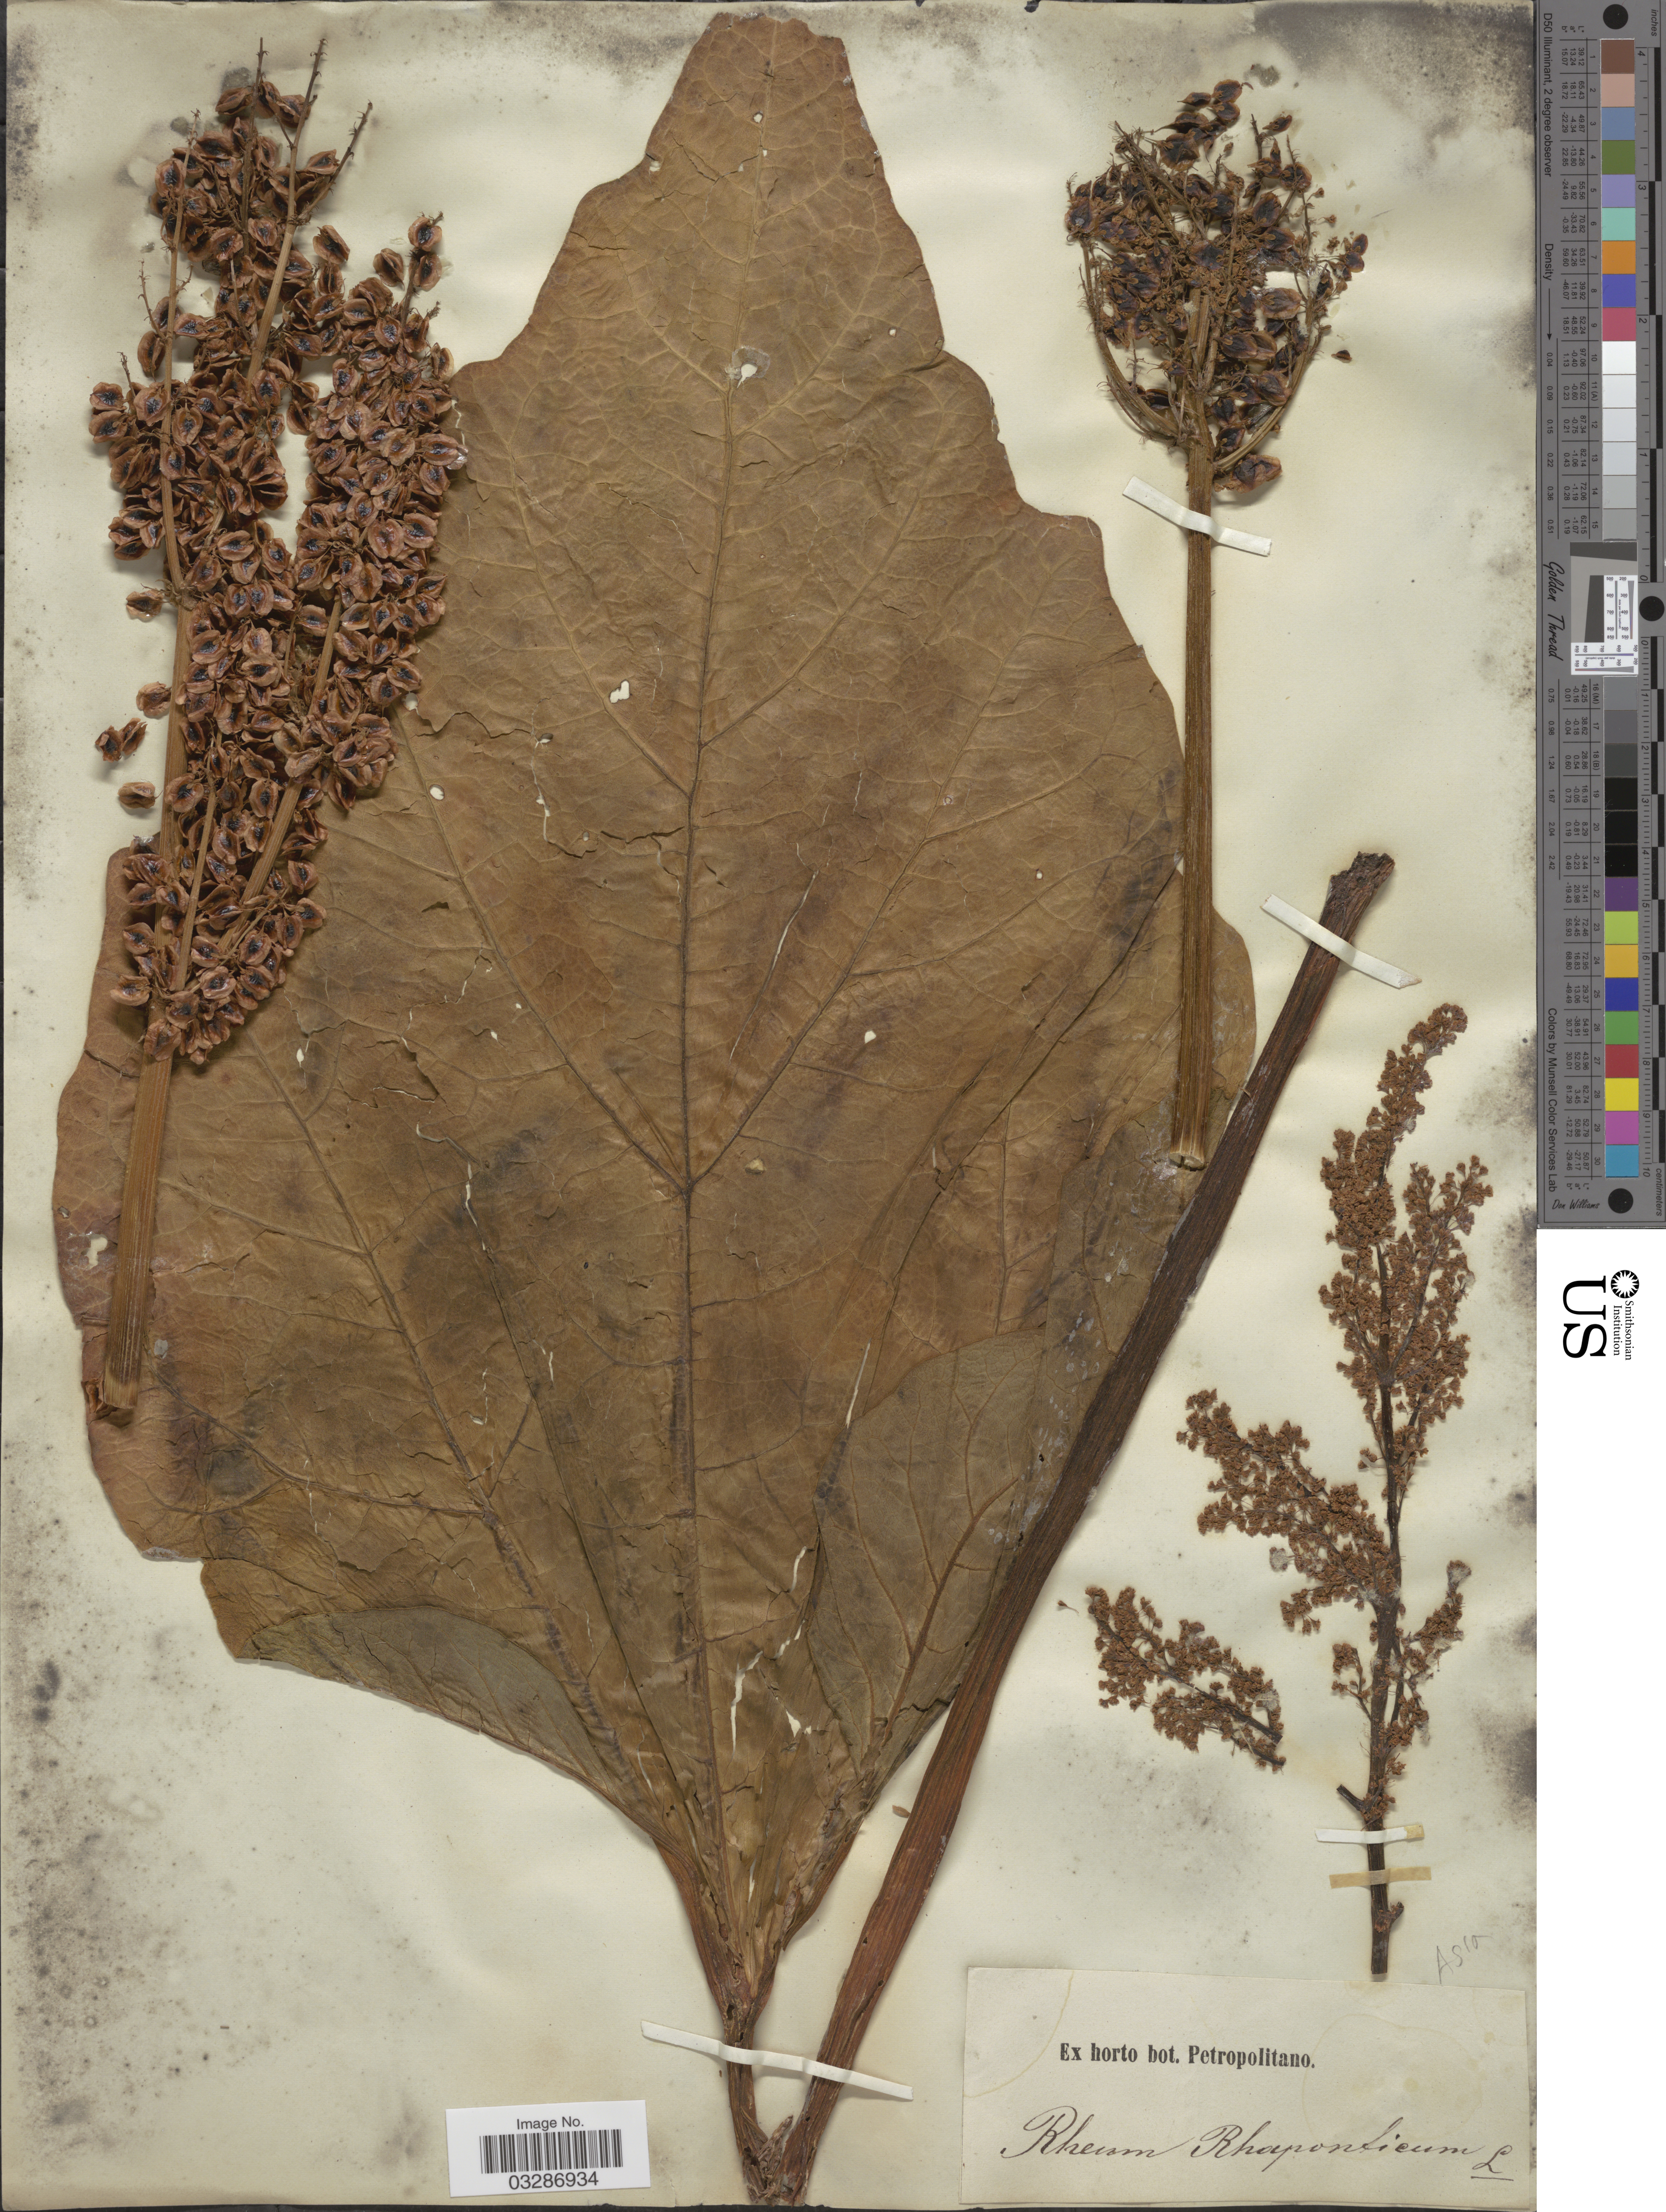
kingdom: Plantae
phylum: Tracheophyta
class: Magnoliopsida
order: Caryophyllales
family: Polygonaceae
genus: Rheum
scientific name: Rheum rhaponticum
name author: L.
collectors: ex Horto Bot. Petropolitano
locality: Asia.